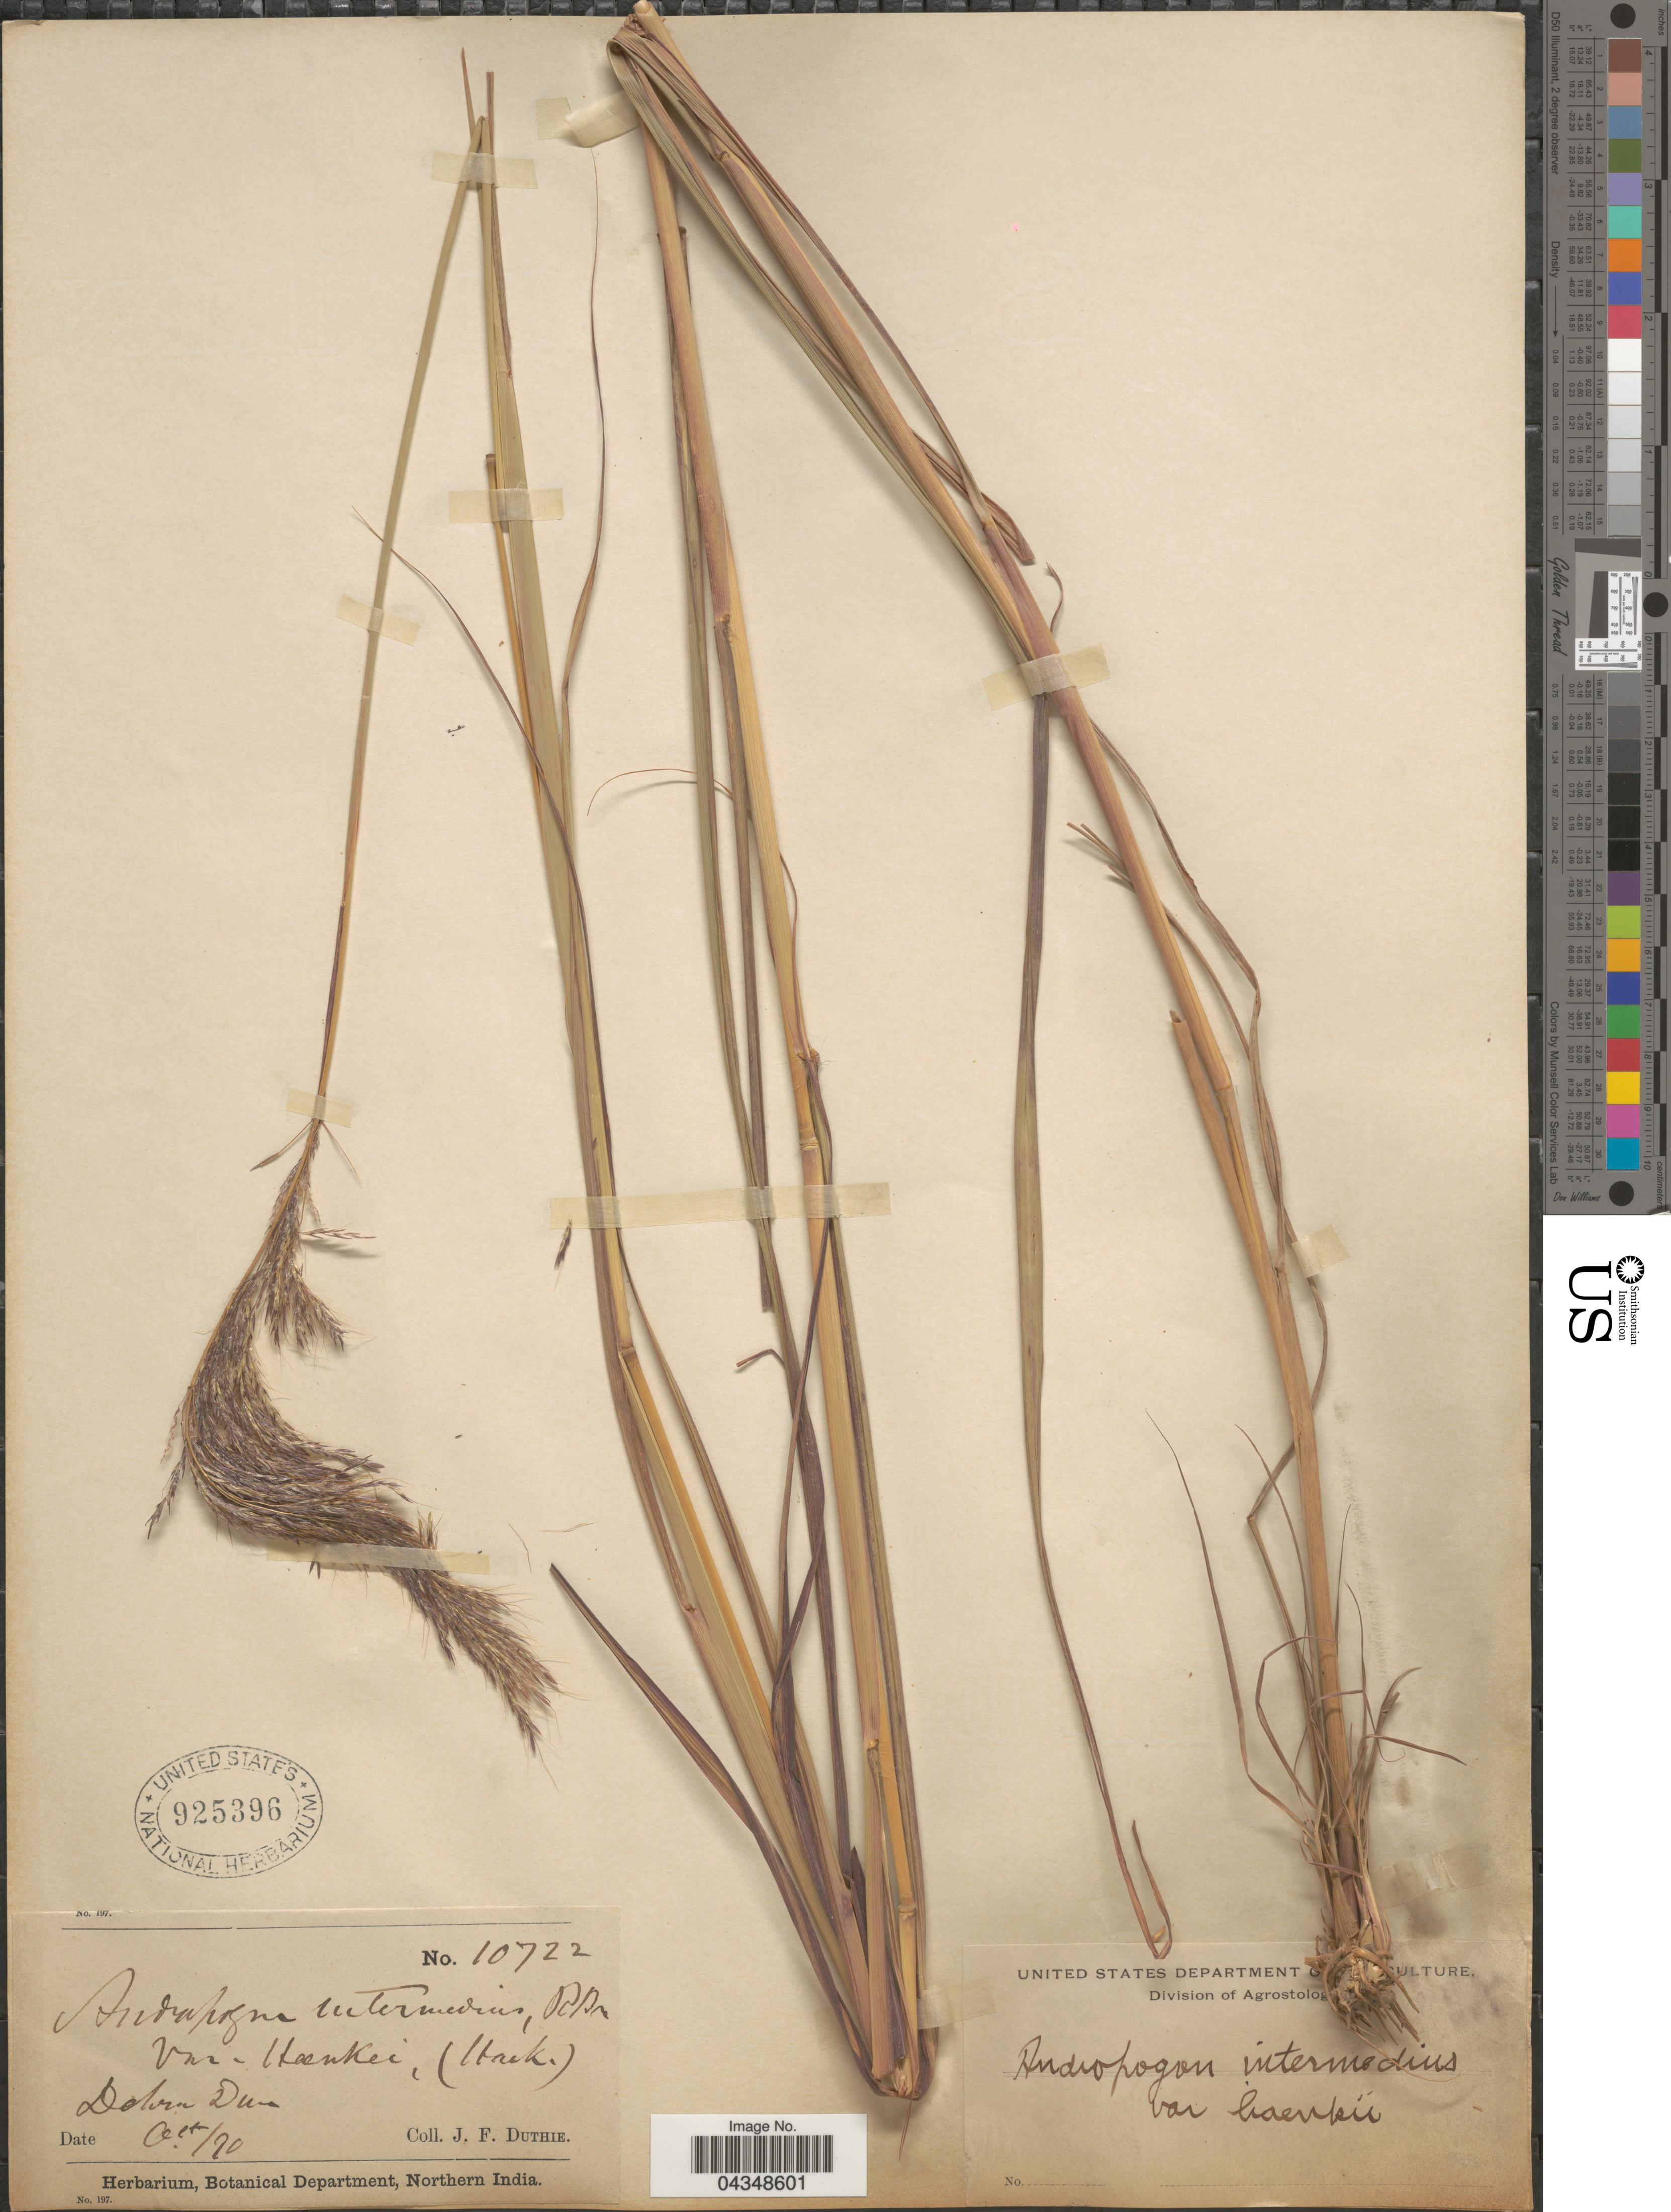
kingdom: Plantae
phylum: Tracheophyta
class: Liliopsida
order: Poales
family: Poaceae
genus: Bothriochloa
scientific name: Bothriochloa bladhii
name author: (Retz.) S.T. Blake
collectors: J. F. Duthie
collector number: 10722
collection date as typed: Transcribed d/m/y: /10/70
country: India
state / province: Uttarakhand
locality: Dehra Dun.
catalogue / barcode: US 925396